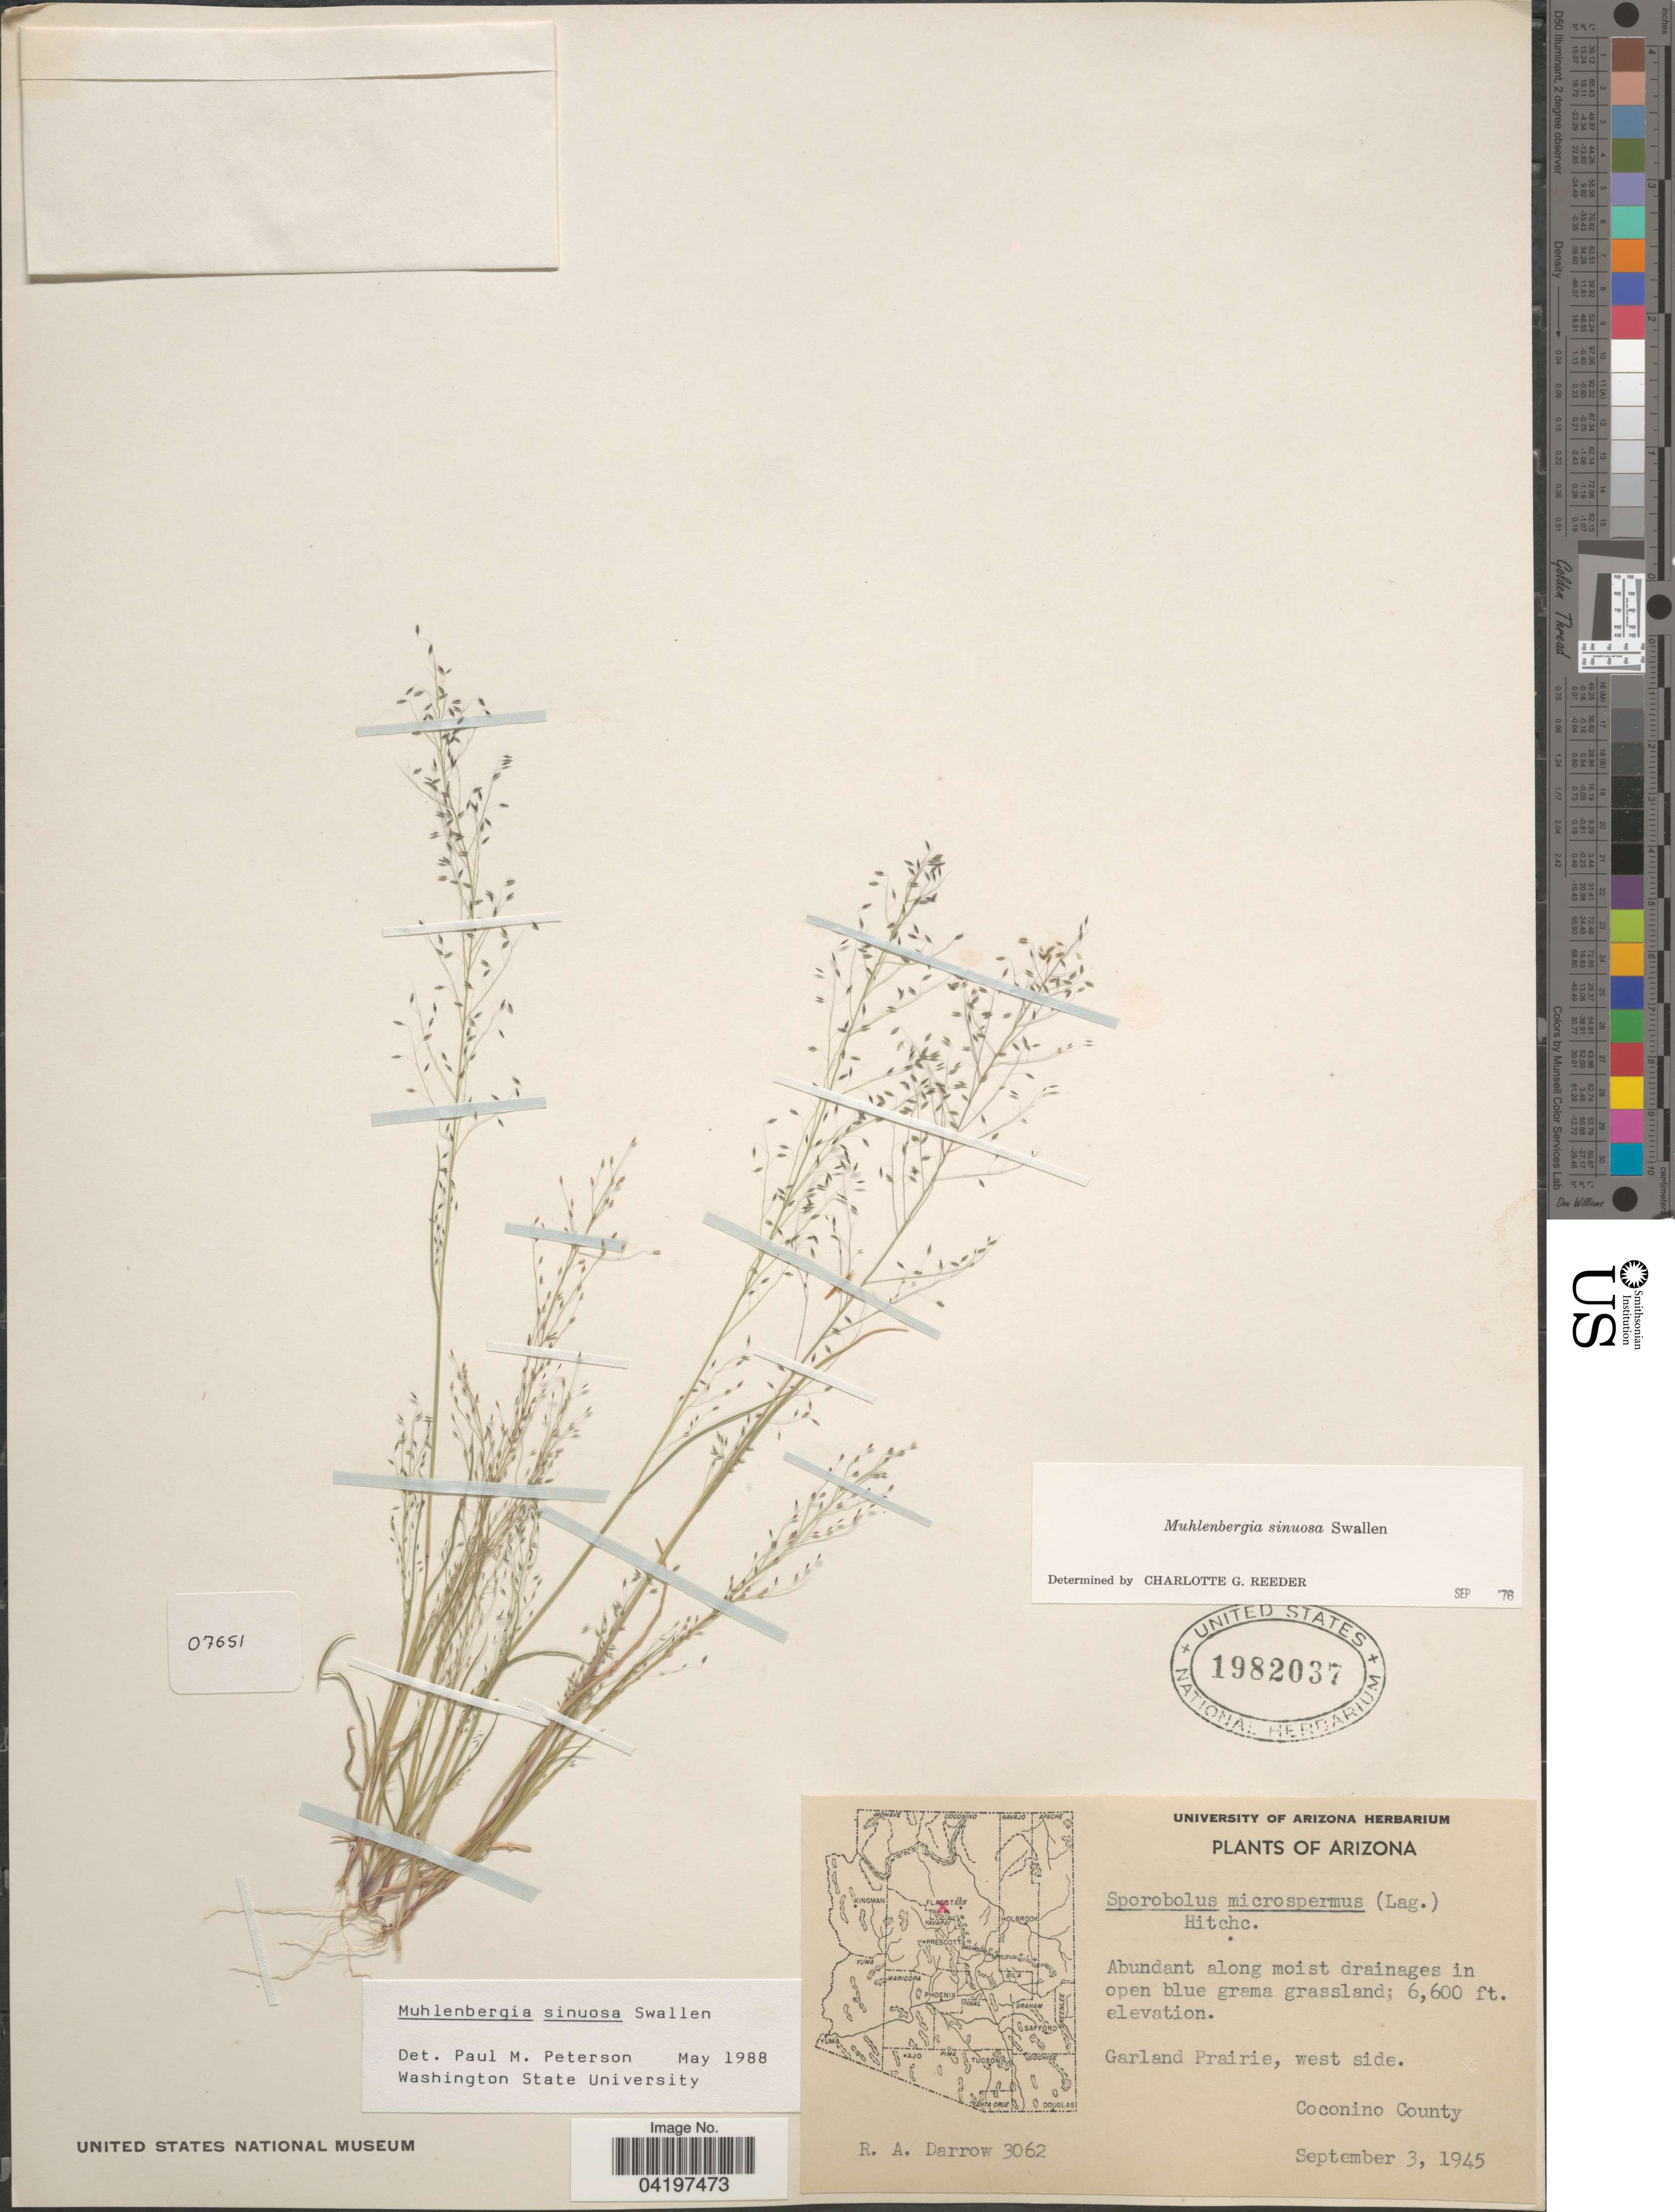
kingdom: Plantae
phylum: Tracheophyta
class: Liliopsida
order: Poales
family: Poaceae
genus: Muhlenbergia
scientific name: Muhlenbergia sinuosa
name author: Swallen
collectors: R. A. Darrow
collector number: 3062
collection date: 1945-09-03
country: United States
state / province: Arizona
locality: Garland Prairie, west side. Coconino County.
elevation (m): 2012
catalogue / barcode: US 1982037